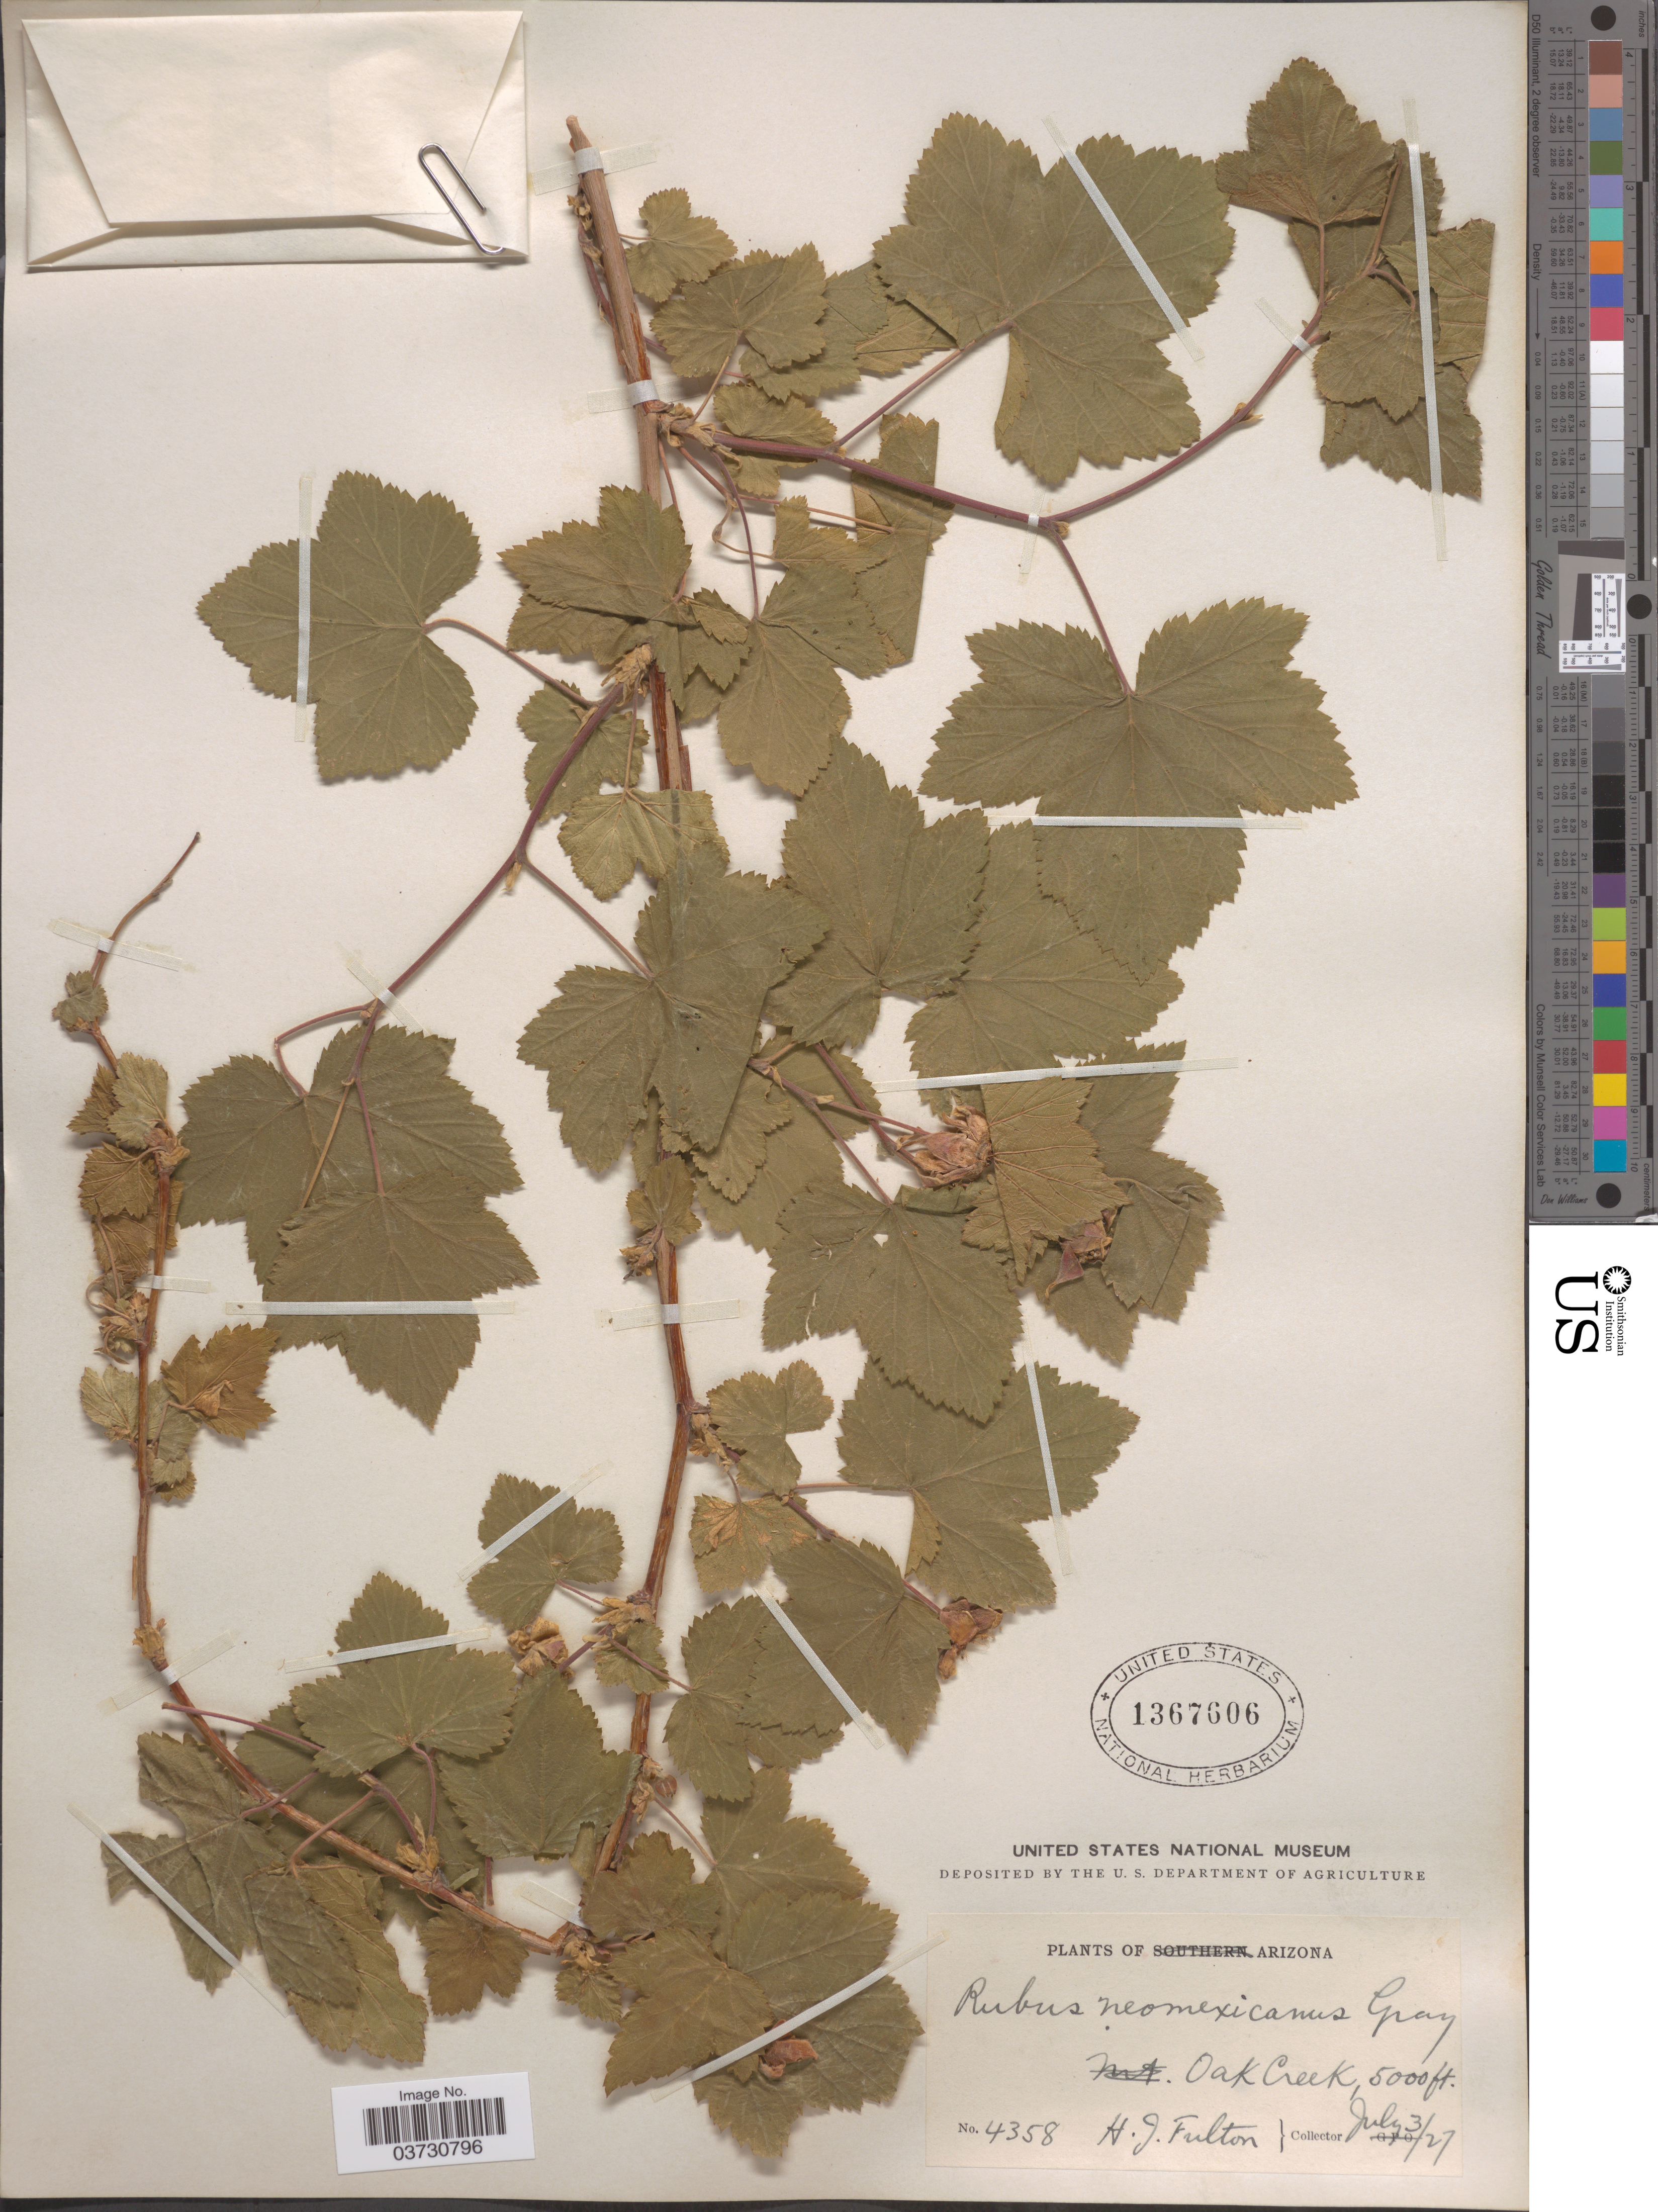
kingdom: Plantae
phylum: Tracheophyta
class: Magnoliopsida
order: Rosales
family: Rosaceae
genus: Rubus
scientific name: Rubus neomexicanus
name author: A. Gray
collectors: H. Fulton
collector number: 4358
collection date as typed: Transcribed d/m/y: 3/7/27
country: United States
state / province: Arizona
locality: Oak Creek.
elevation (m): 1524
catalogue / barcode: US 1367606